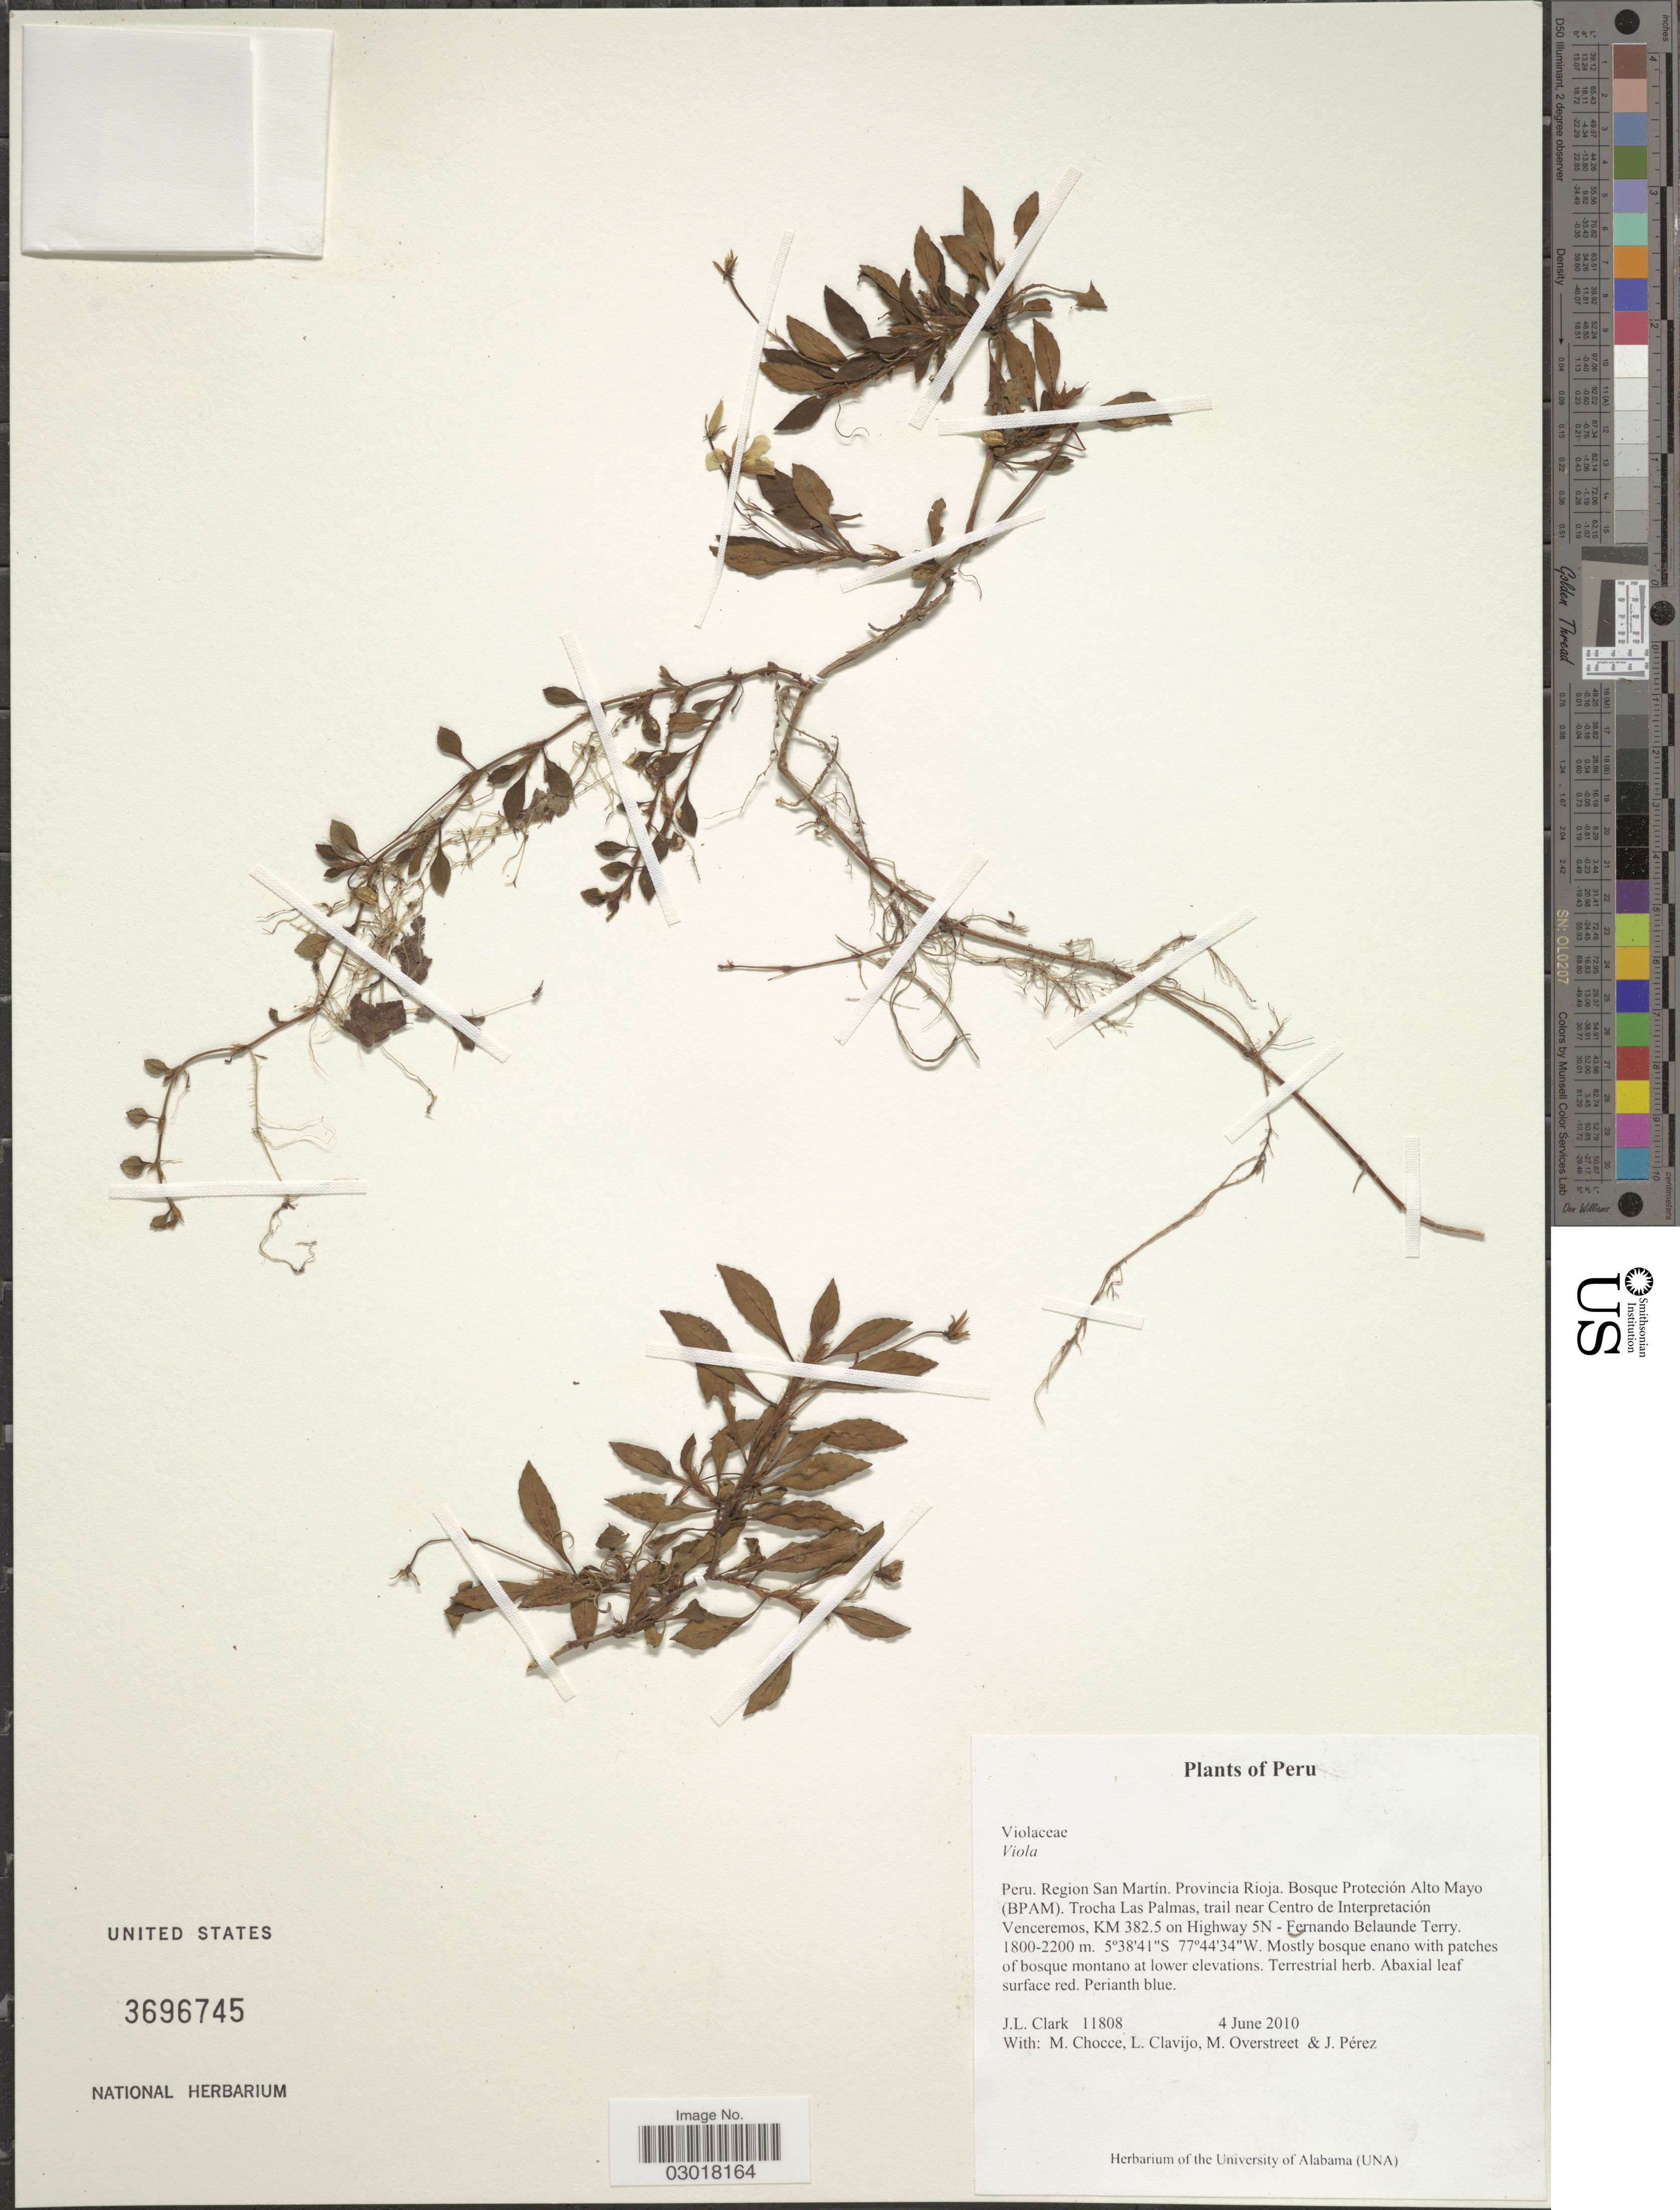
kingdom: Plantae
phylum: Tracheophyta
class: Magnoliopsida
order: Malpighiales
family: Violaceae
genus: Viola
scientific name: Viola sp.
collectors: J. L. Clark, M. Chocce, L. Clavijo, M. Overstreet & J. Pérez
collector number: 11808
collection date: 2010-06-04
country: Peru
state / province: San Martín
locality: Region San Martín. Provincia Rioja. Bosque Proteción Alto Mayo (BPAM). Trocha Las Palmas, trail near Centro de Interpretación Venceremos, KM 382.5 on Highway 5N - Fernando Belaunde Terry.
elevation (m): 1800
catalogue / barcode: US 3696745